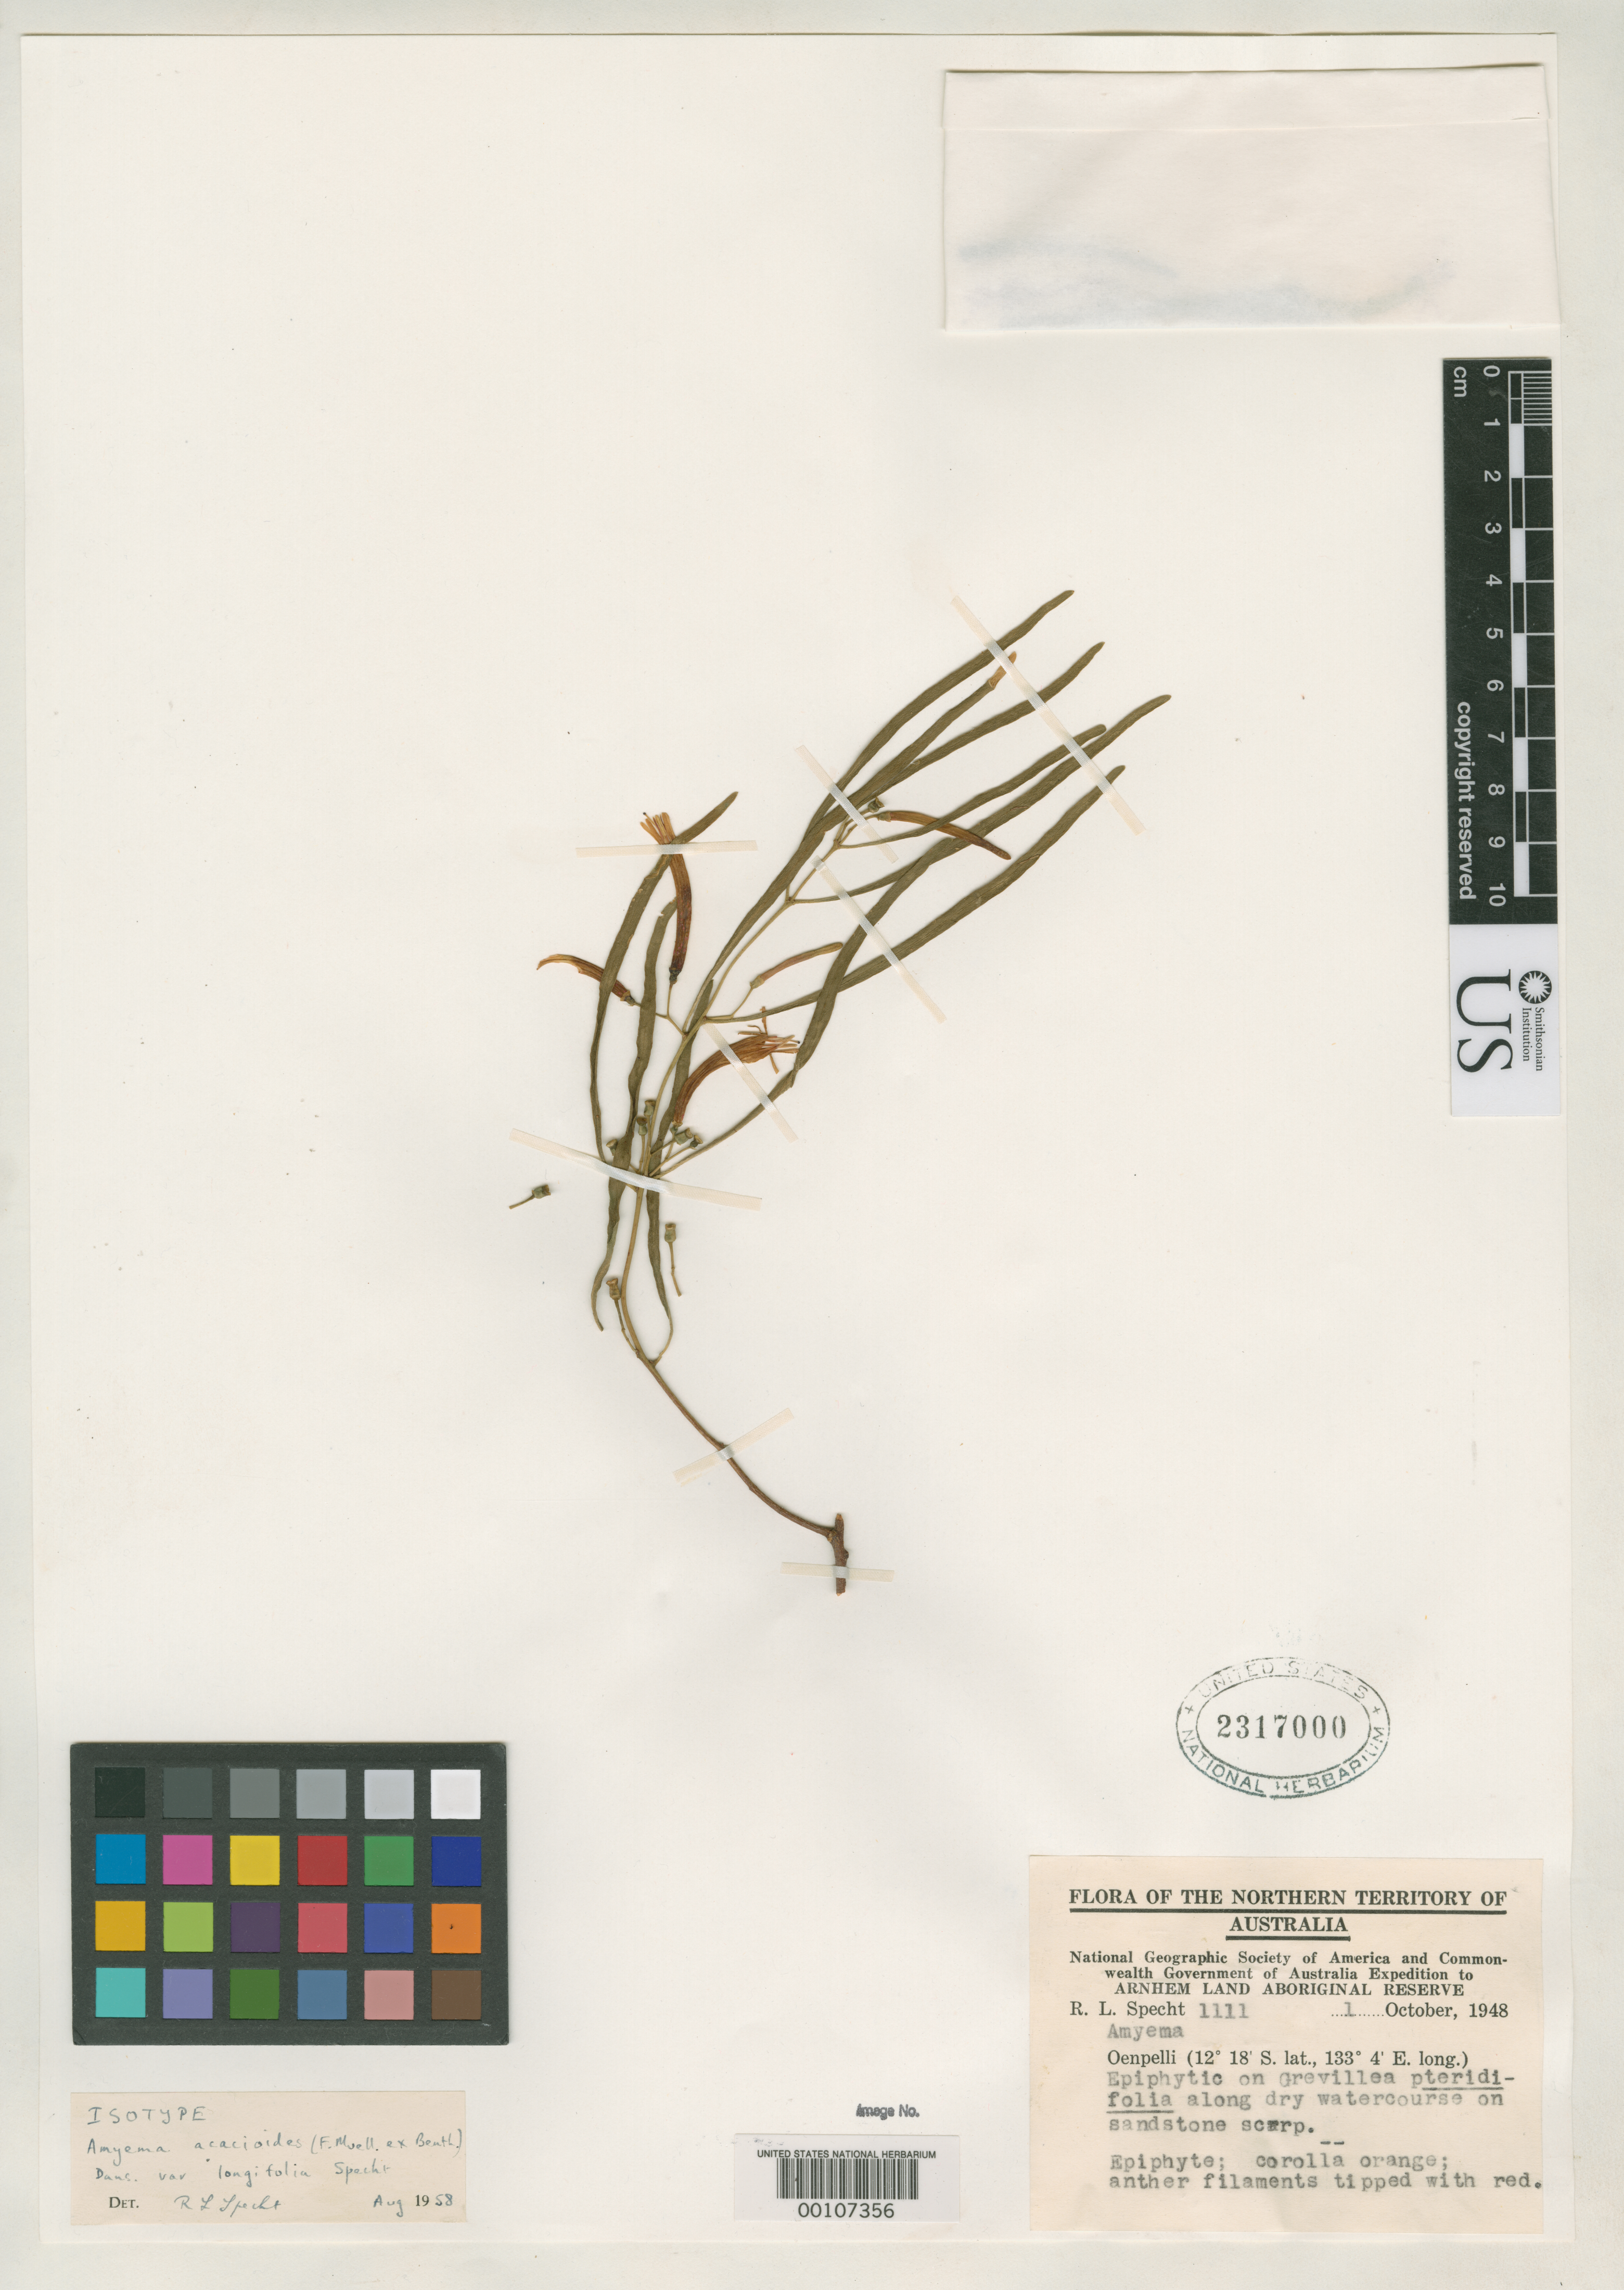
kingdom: Plantae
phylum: Tracheophyta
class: Magnoliopsida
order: Santalales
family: Loranthaceae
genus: Amyema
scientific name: Amyema acacioides var. longifolia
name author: Specht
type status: Isotype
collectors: R. L. Specht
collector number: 1111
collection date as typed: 01 Oct 1948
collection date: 1948-10-01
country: Australia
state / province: Northern Territory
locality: Arnhem Land.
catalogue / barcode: US 2317000